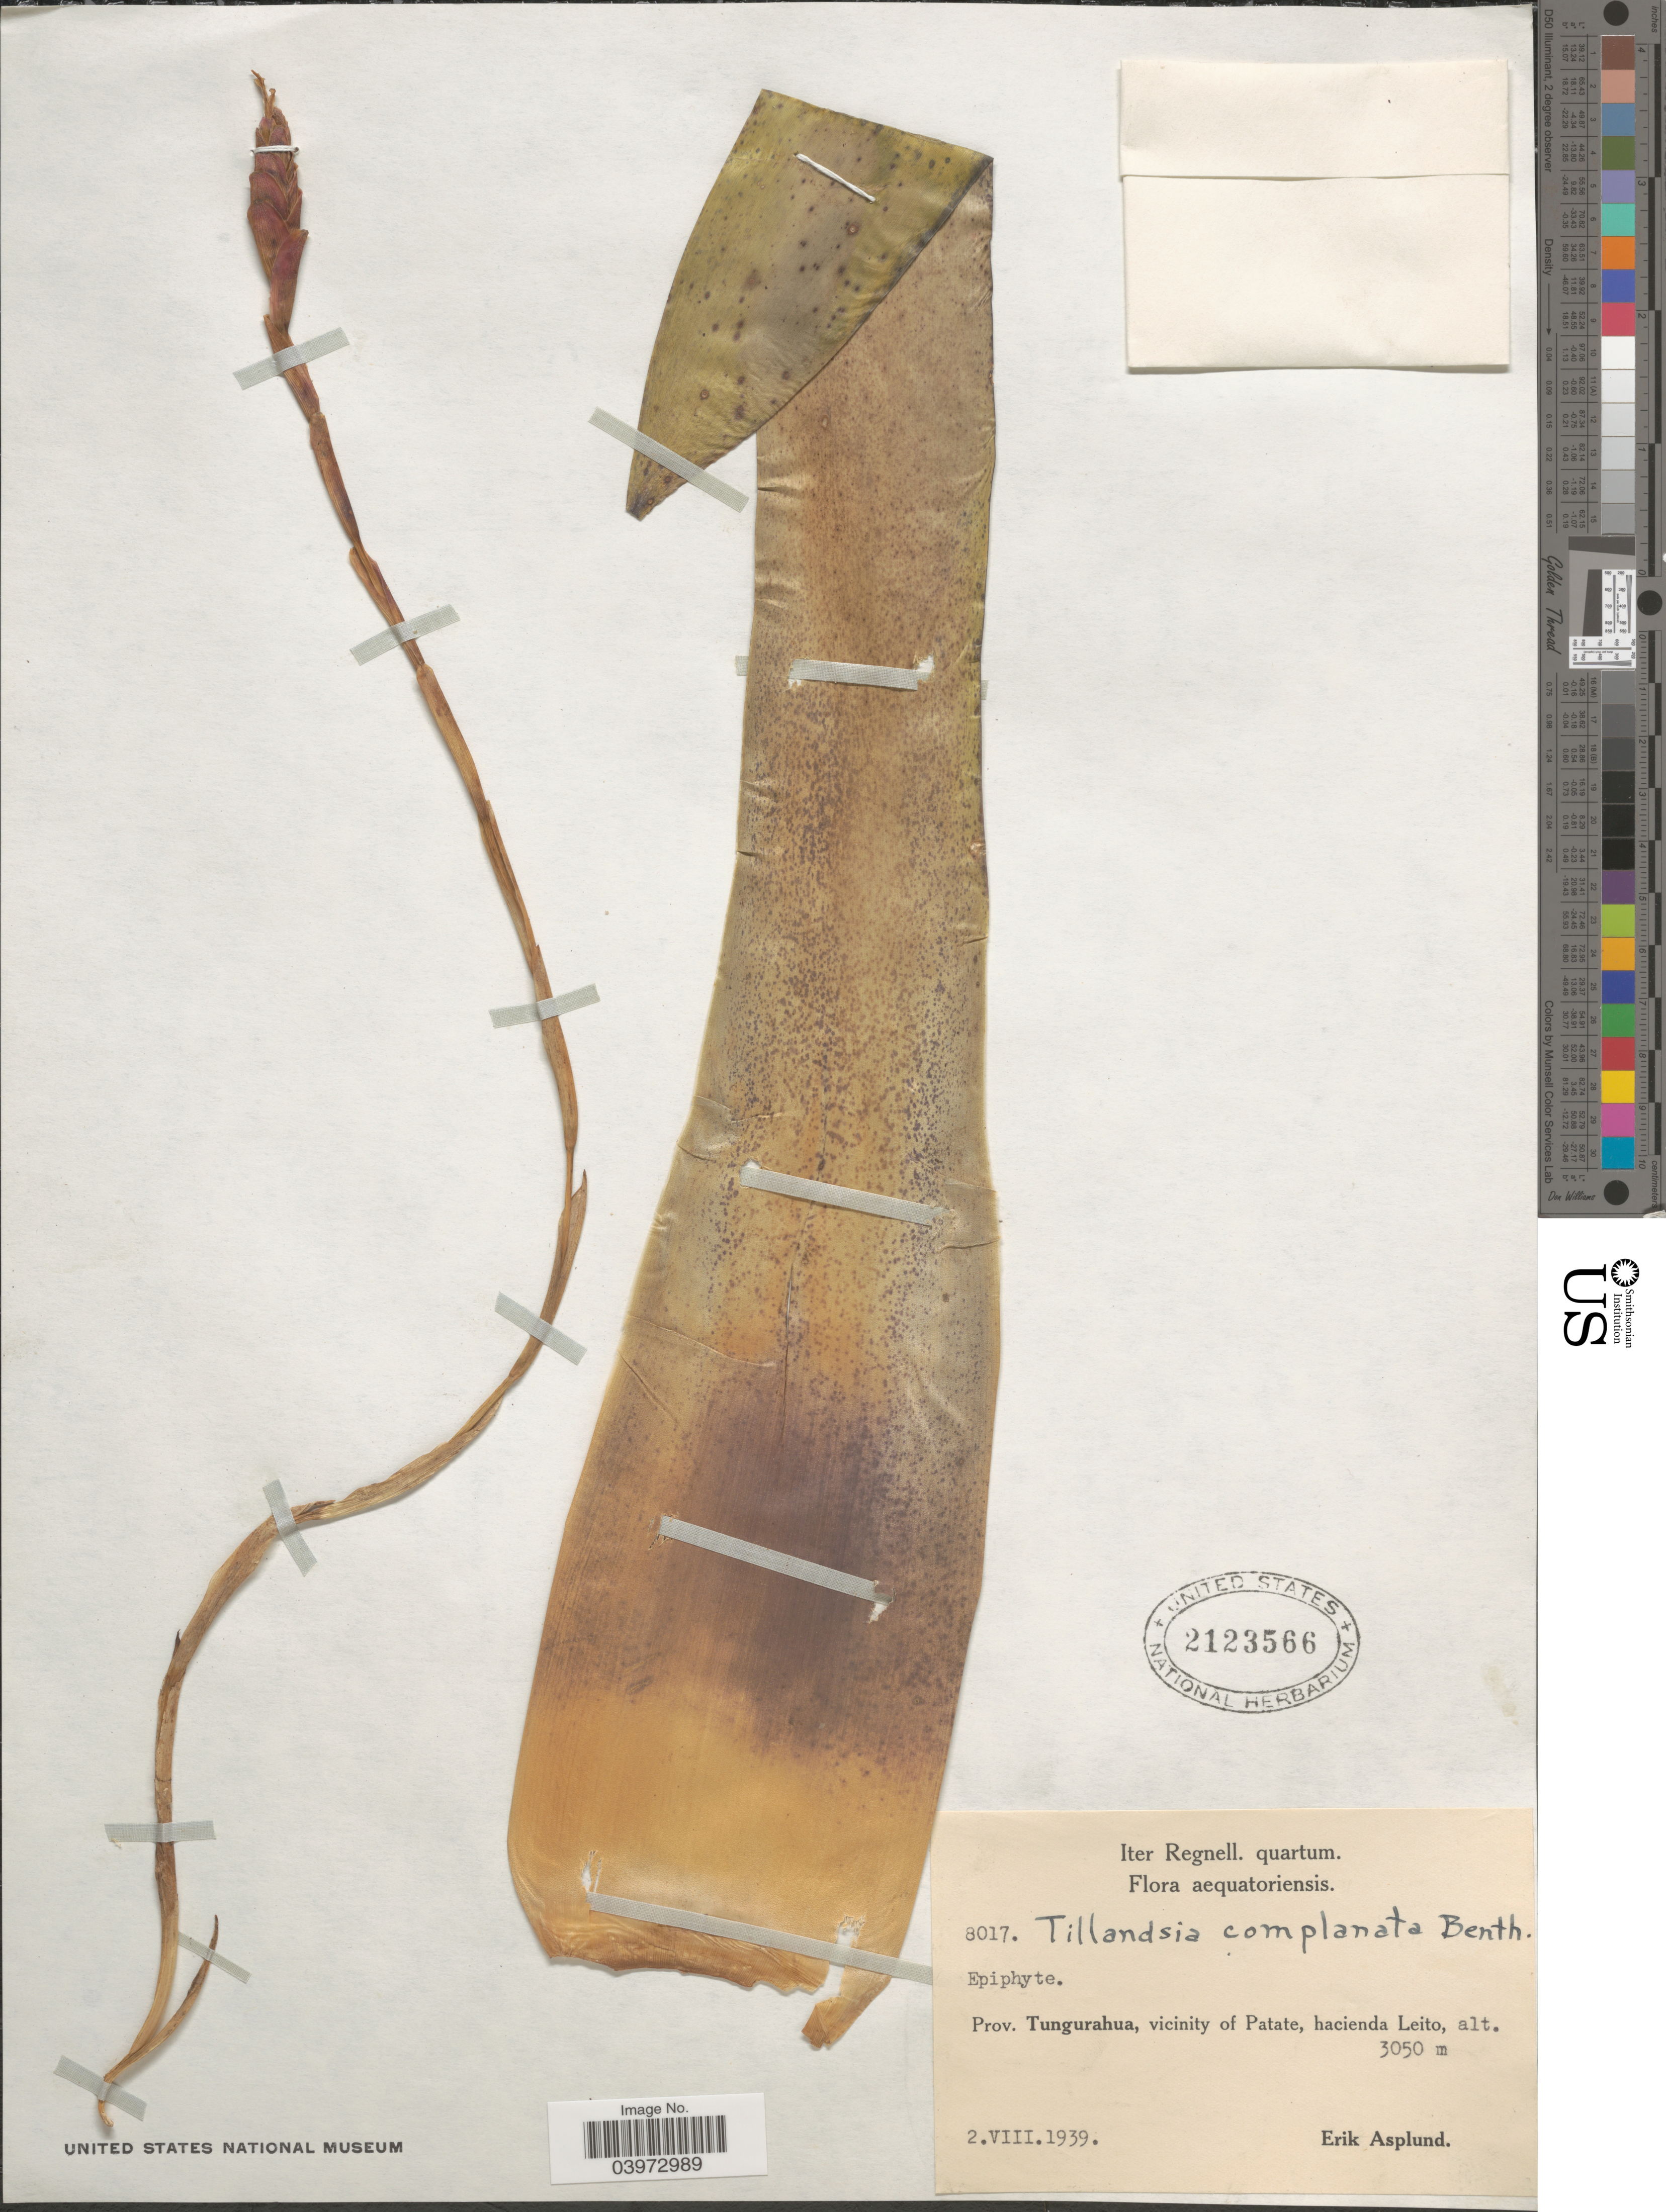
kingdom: Plantae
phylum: Tracheophyta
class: Liliopsida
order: Poales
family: Bromeliaceae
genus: Tillandsia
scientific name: Tillandsia complanata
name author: Benth.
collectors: E. Asplund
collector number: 8017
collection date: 1939-08-02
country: Ecuador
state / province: Tungurahua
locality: Iter Regnell. Vicinity of Patate, hacienda Leito.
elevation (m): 3050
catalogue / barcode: US 2123566